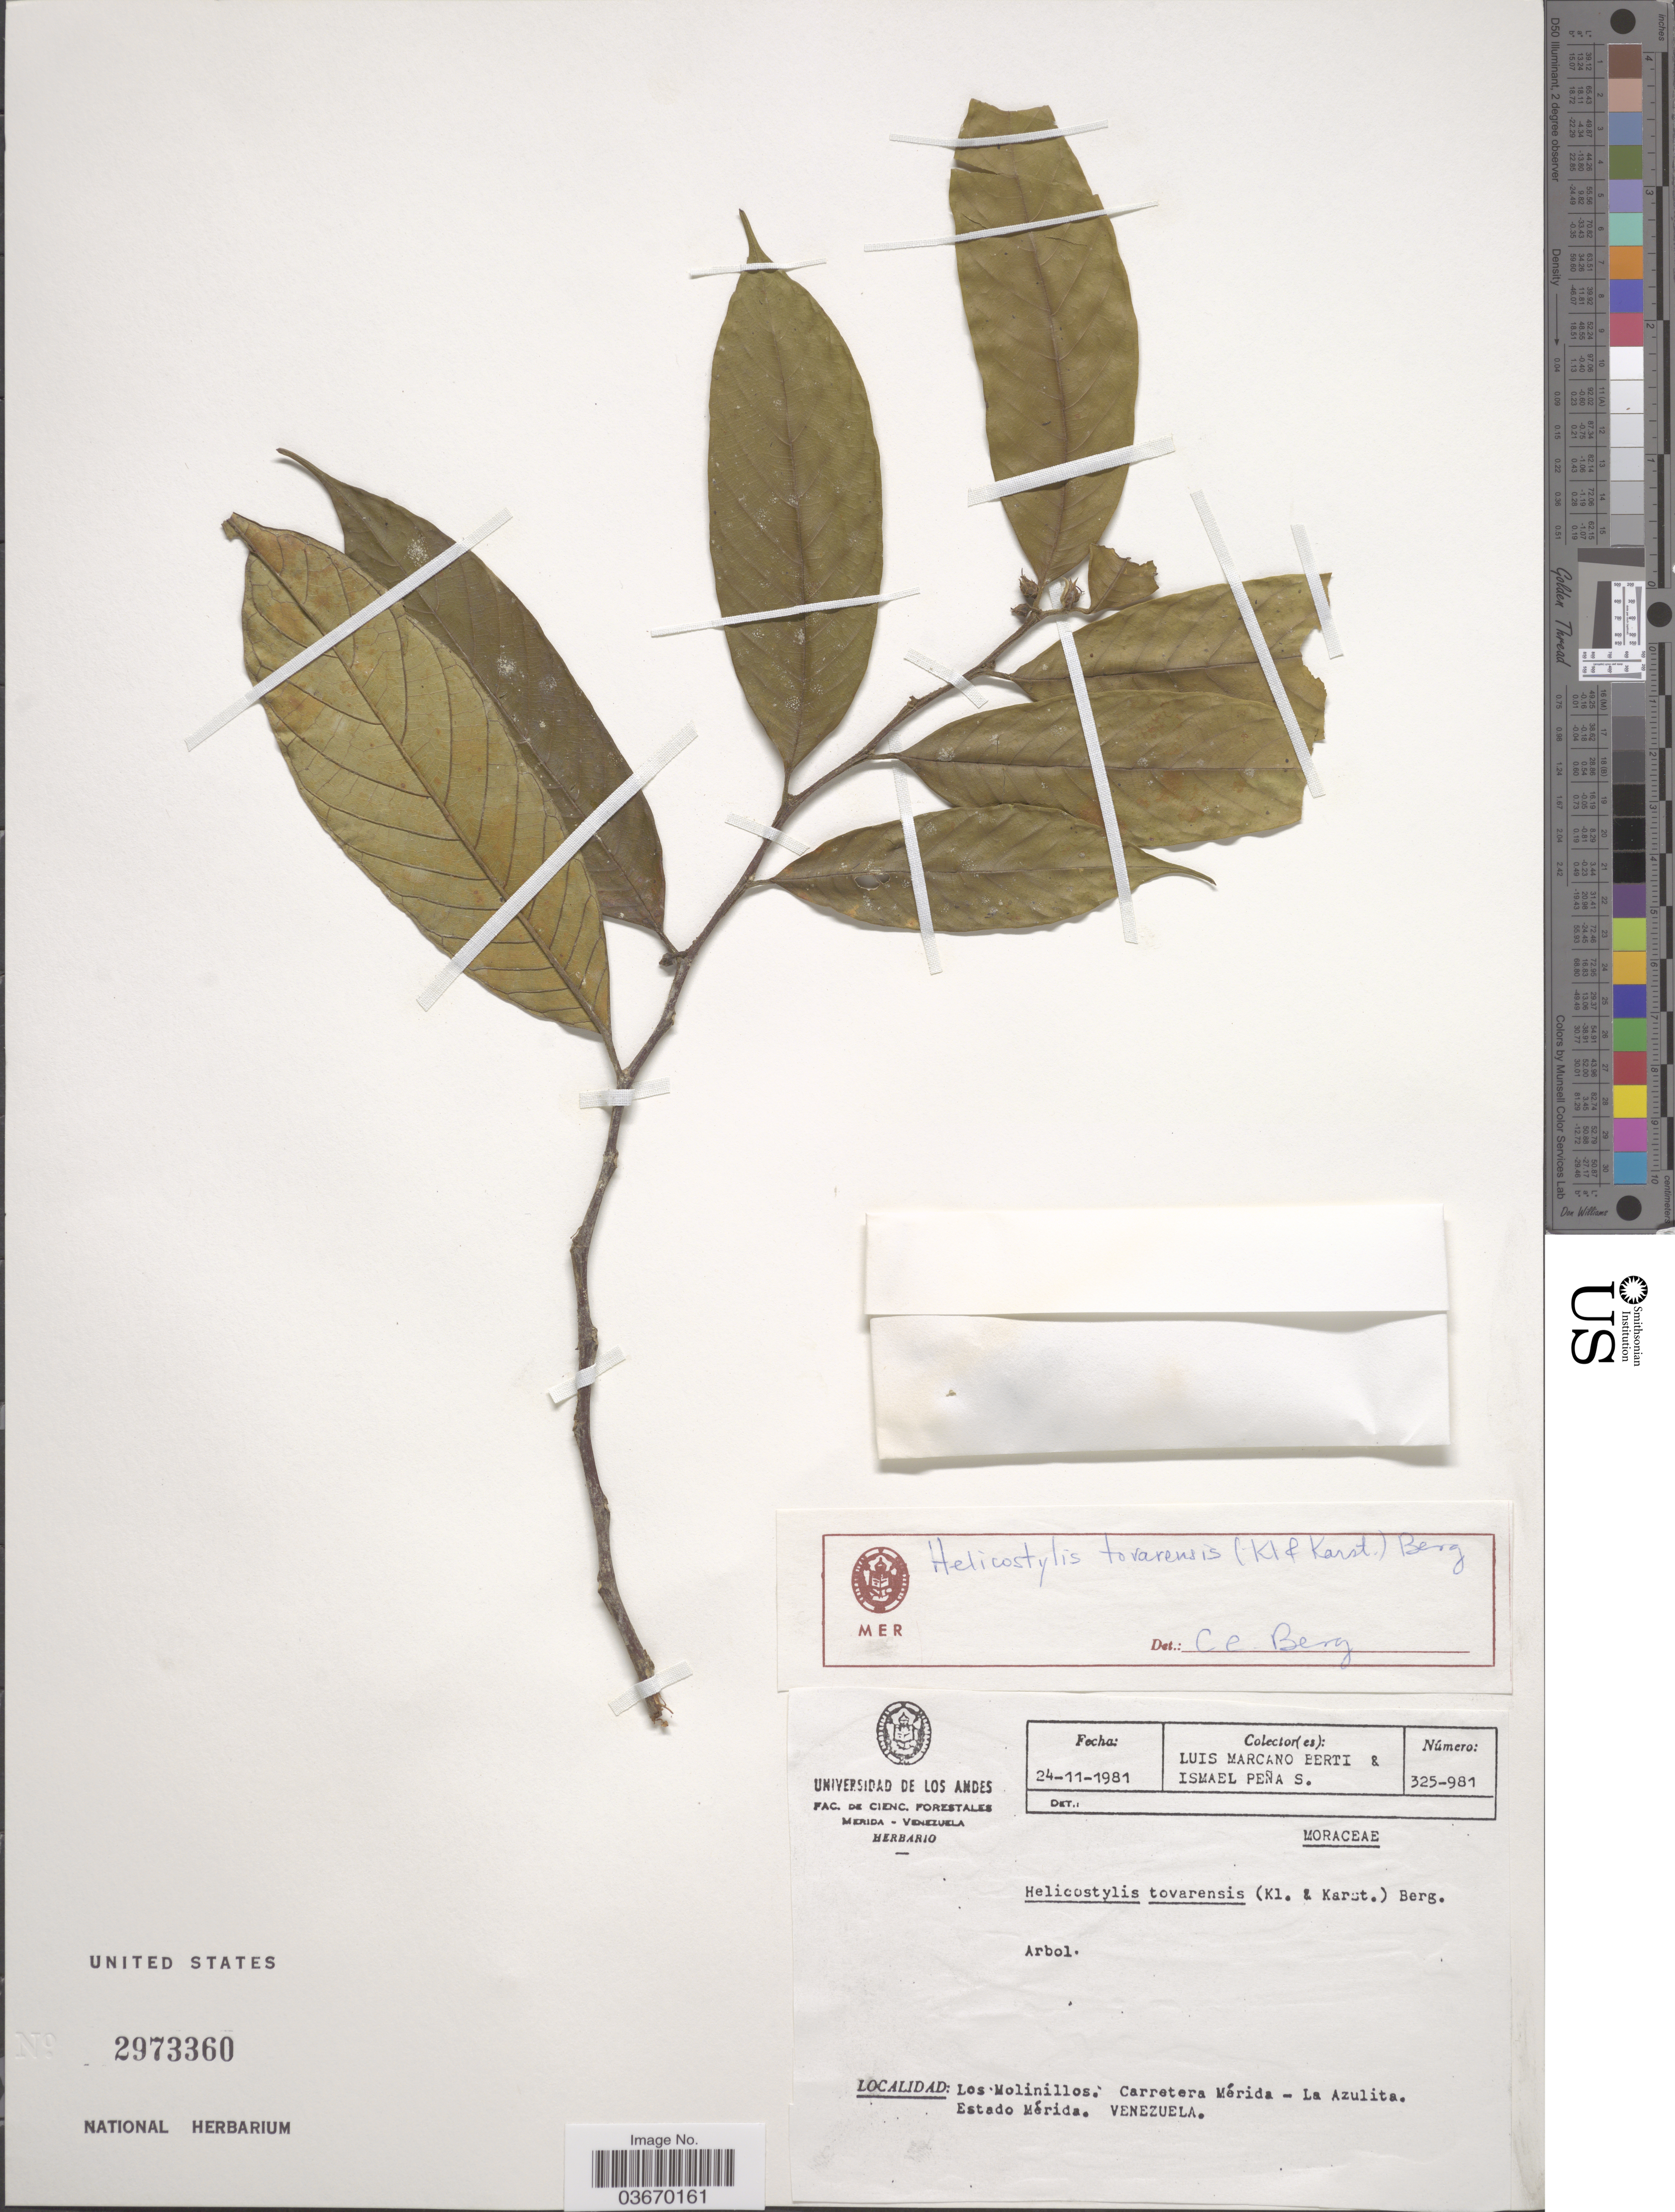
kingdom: Plantae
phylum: Tracheophyta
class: Magnoliopsida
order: Rosales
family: Moraceae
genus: Helicostylis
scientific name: Helicostylis tovarensis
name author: (Klotzsch & H. Karst.) C.C. Berg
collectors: L. Marcano-Berti & I. Peña S.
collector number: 325-981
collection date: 1981-11-24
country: Venezuela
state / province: Merida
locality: Los Molinillos, Carretera Mérida - La Azulita. Estado Mérida.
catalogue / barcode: US 2973360